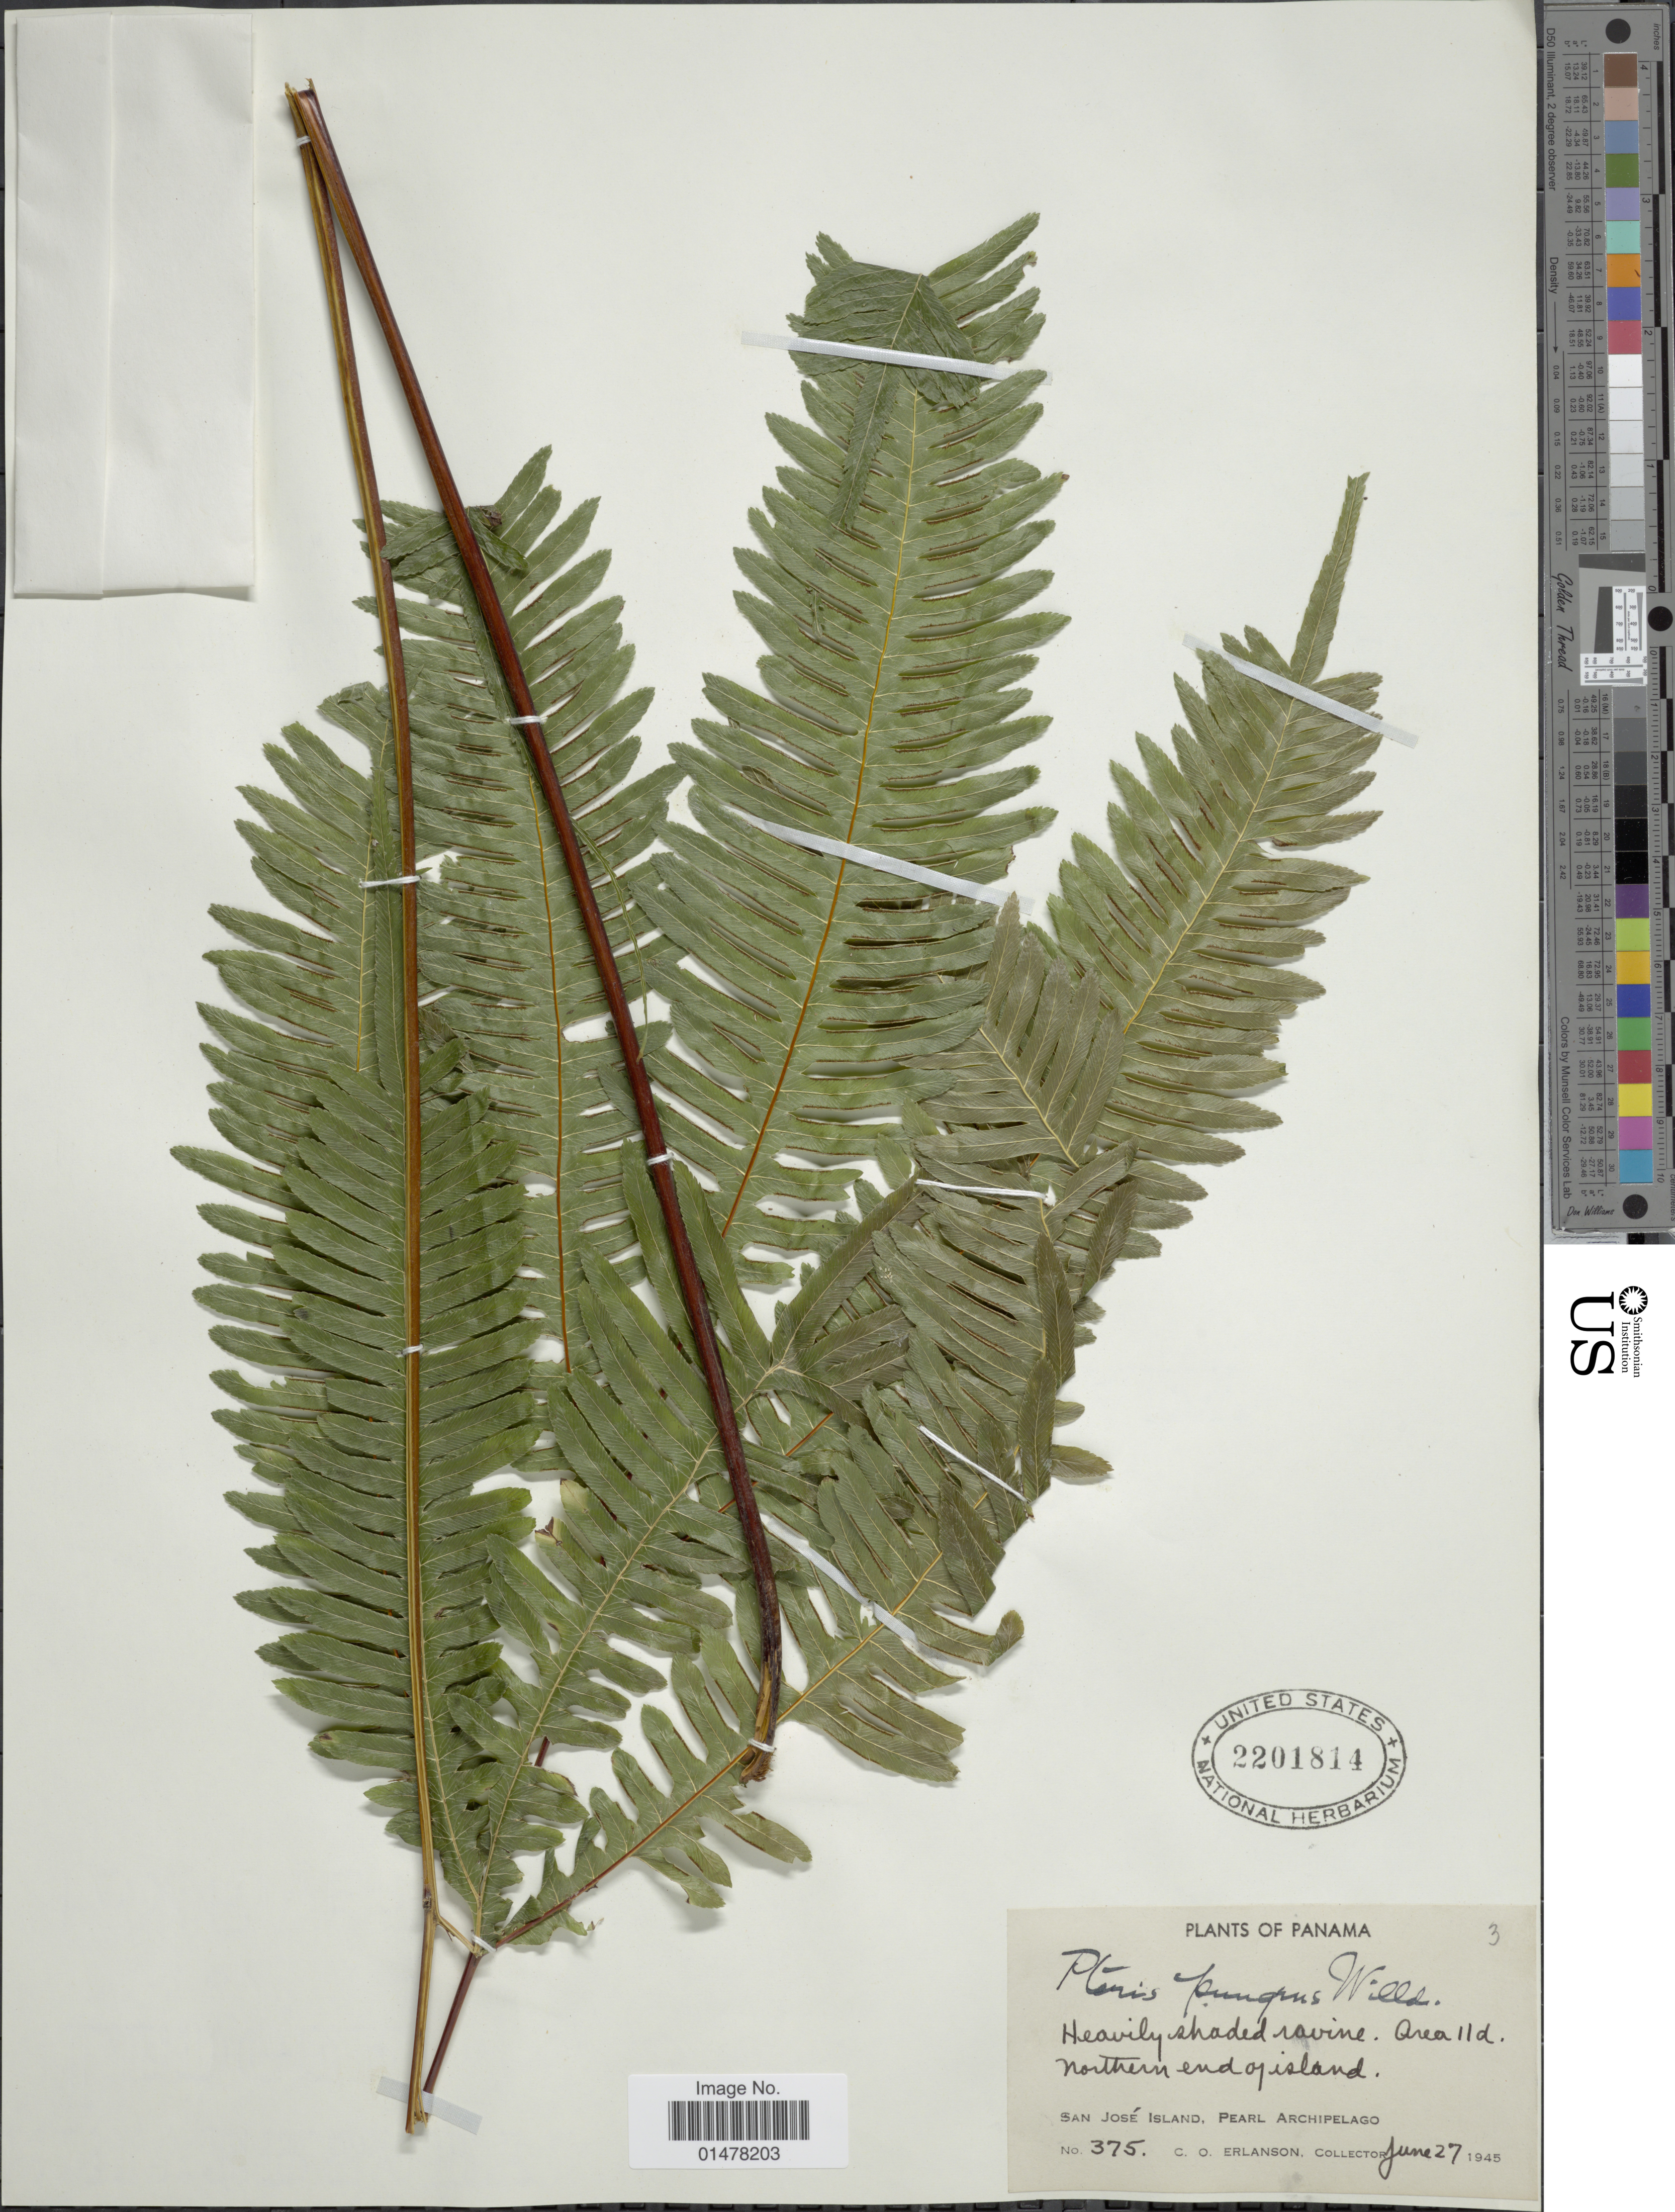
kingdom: Plantae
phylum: Tracheophyta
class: Polypodiopsida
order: Polypodiales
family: Pteridaceae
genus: Pteris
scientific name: Pteris pungens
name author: Willd.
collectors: C. O. Erlanson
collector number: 375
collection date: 1945-06-27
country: Panama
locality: Plants of Panama, Heavily shaded ravine Area 11d. northern end of island, San José Island, Pearl Archipelago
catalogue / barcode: US 2201814